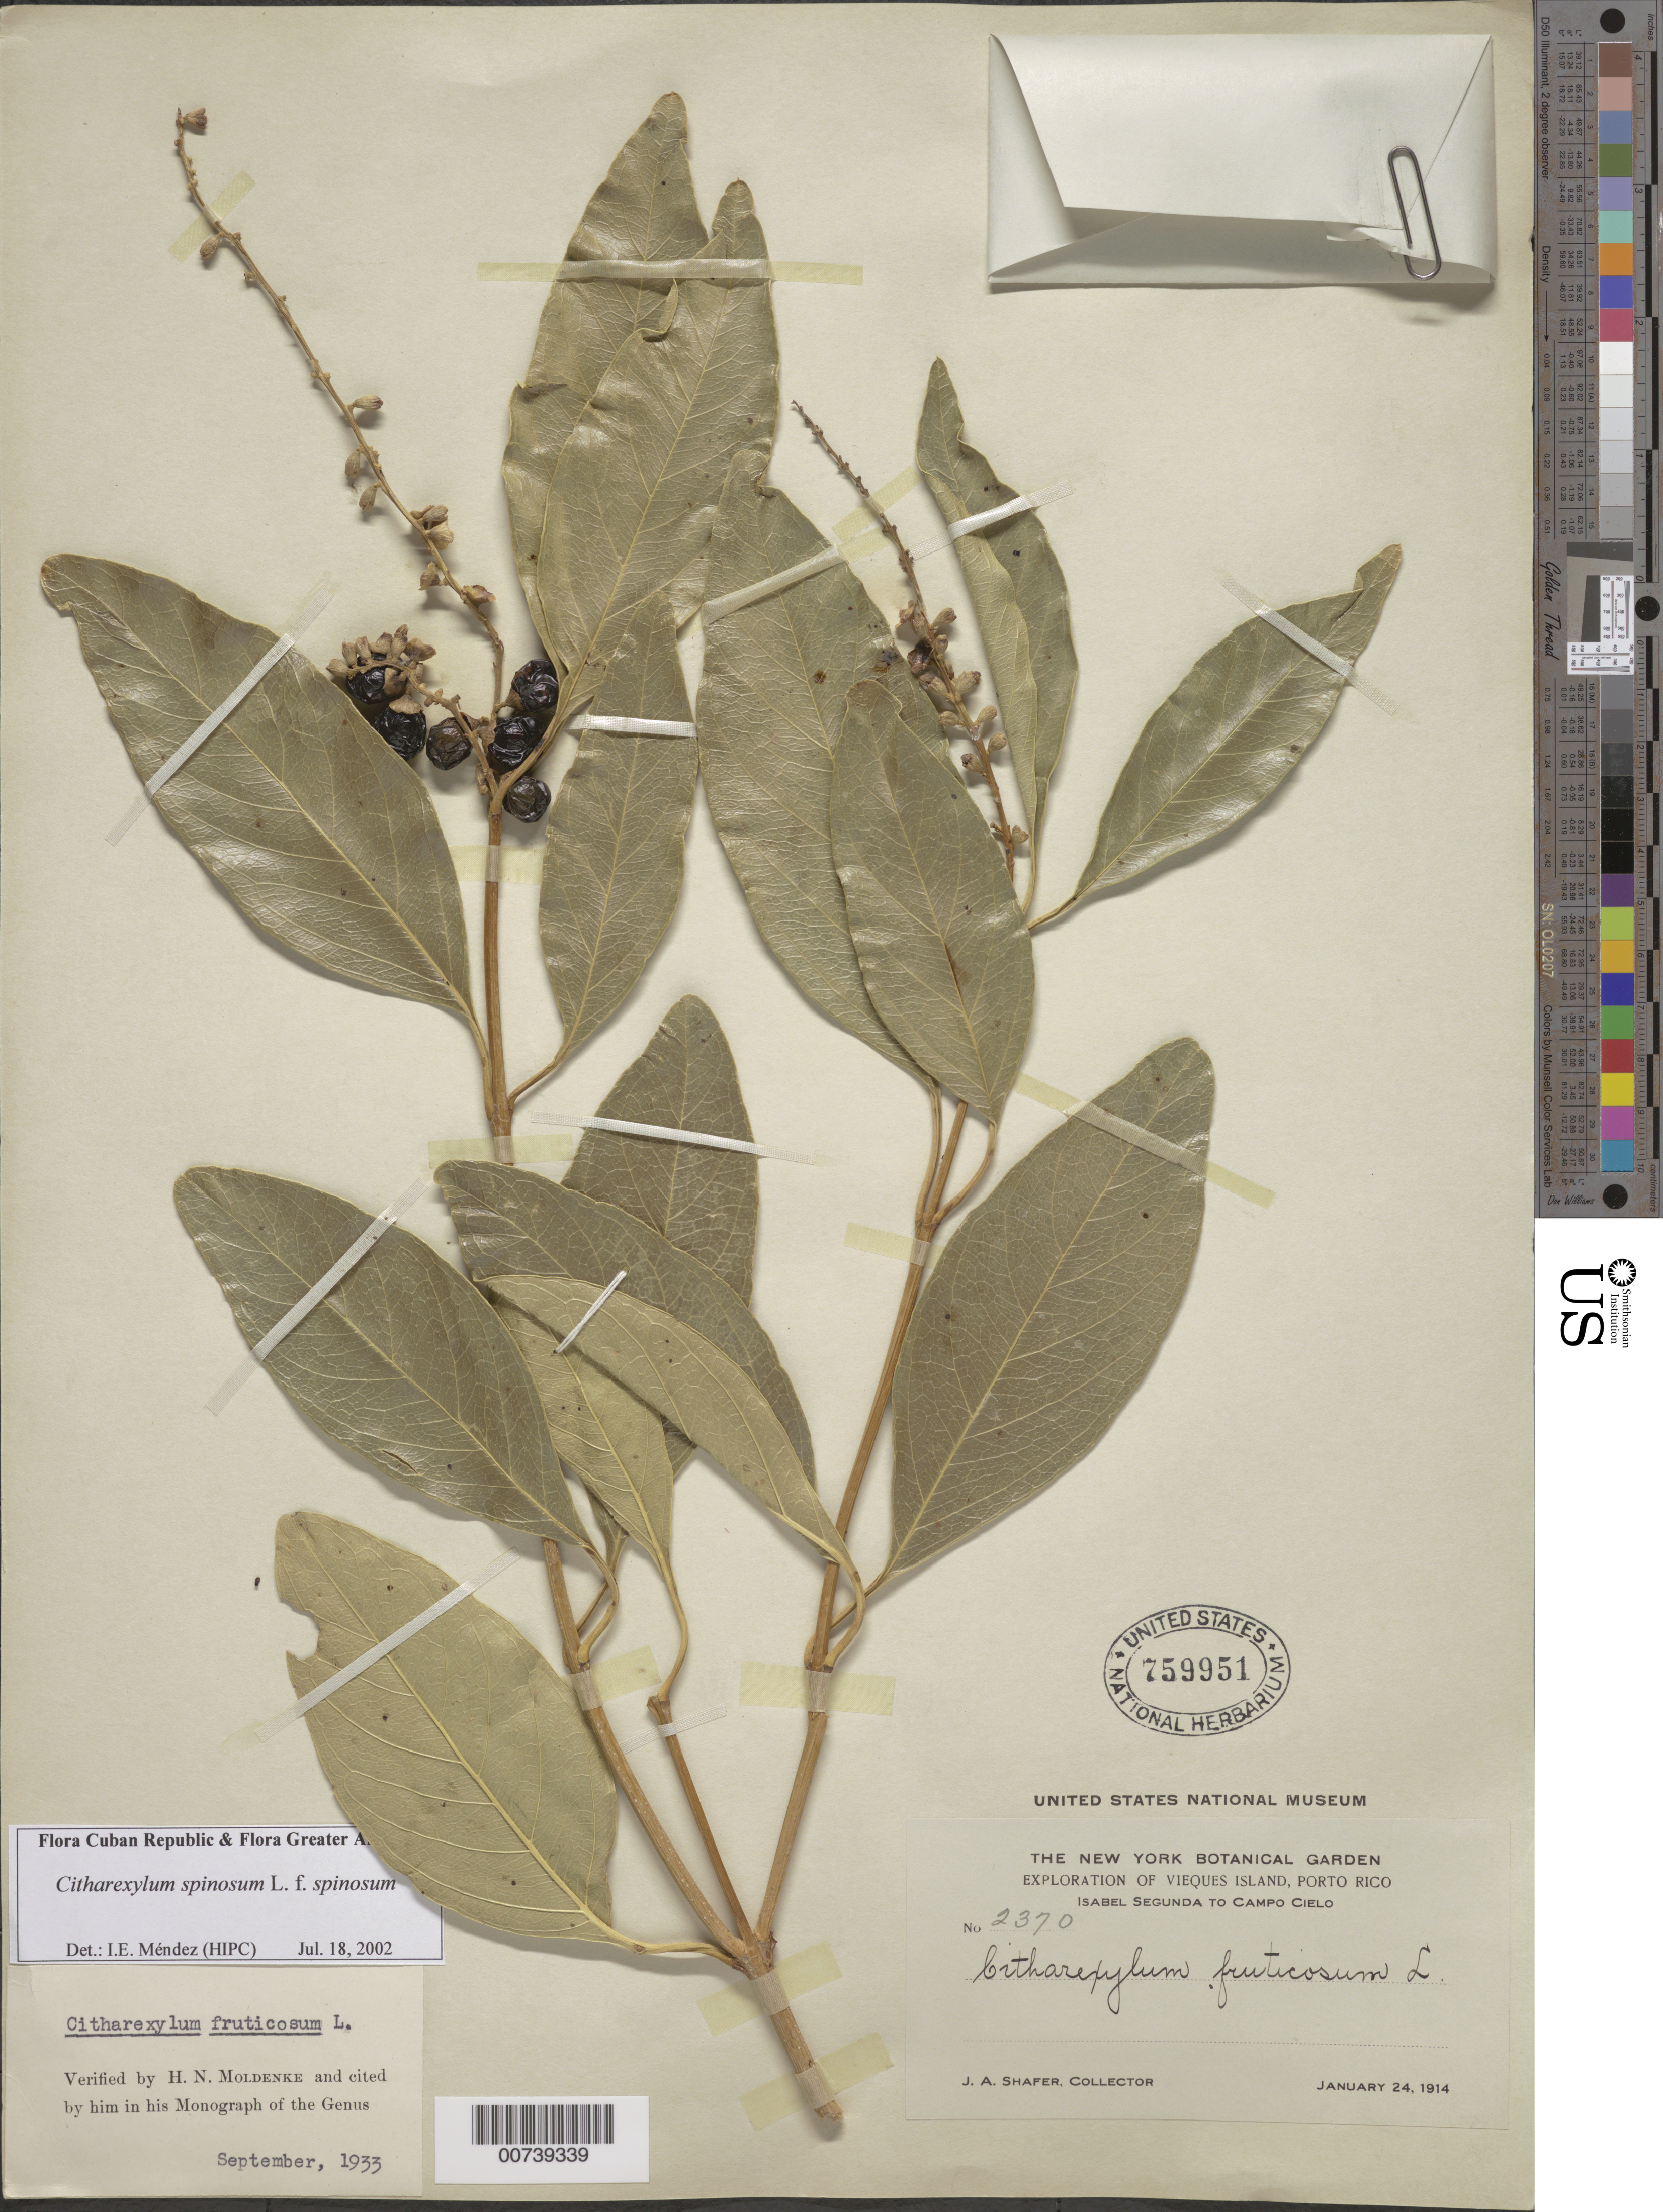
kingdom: Plantae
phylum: Tracheophyta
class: Magnoliopsida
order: Lamiales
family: Verbenaceae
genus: Citharexylum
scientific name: Citharexylum spinosum f. spinosum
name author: L.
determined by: Méndez, Isidro E., (HIPC)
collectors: J. A. Shafer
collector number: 2370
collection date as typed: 24 Jan 1914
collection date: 1914-01-24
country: Puerto Rico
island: Vieques I.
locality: Isabel Segunda to Campo Cielo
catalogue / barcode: US 759951